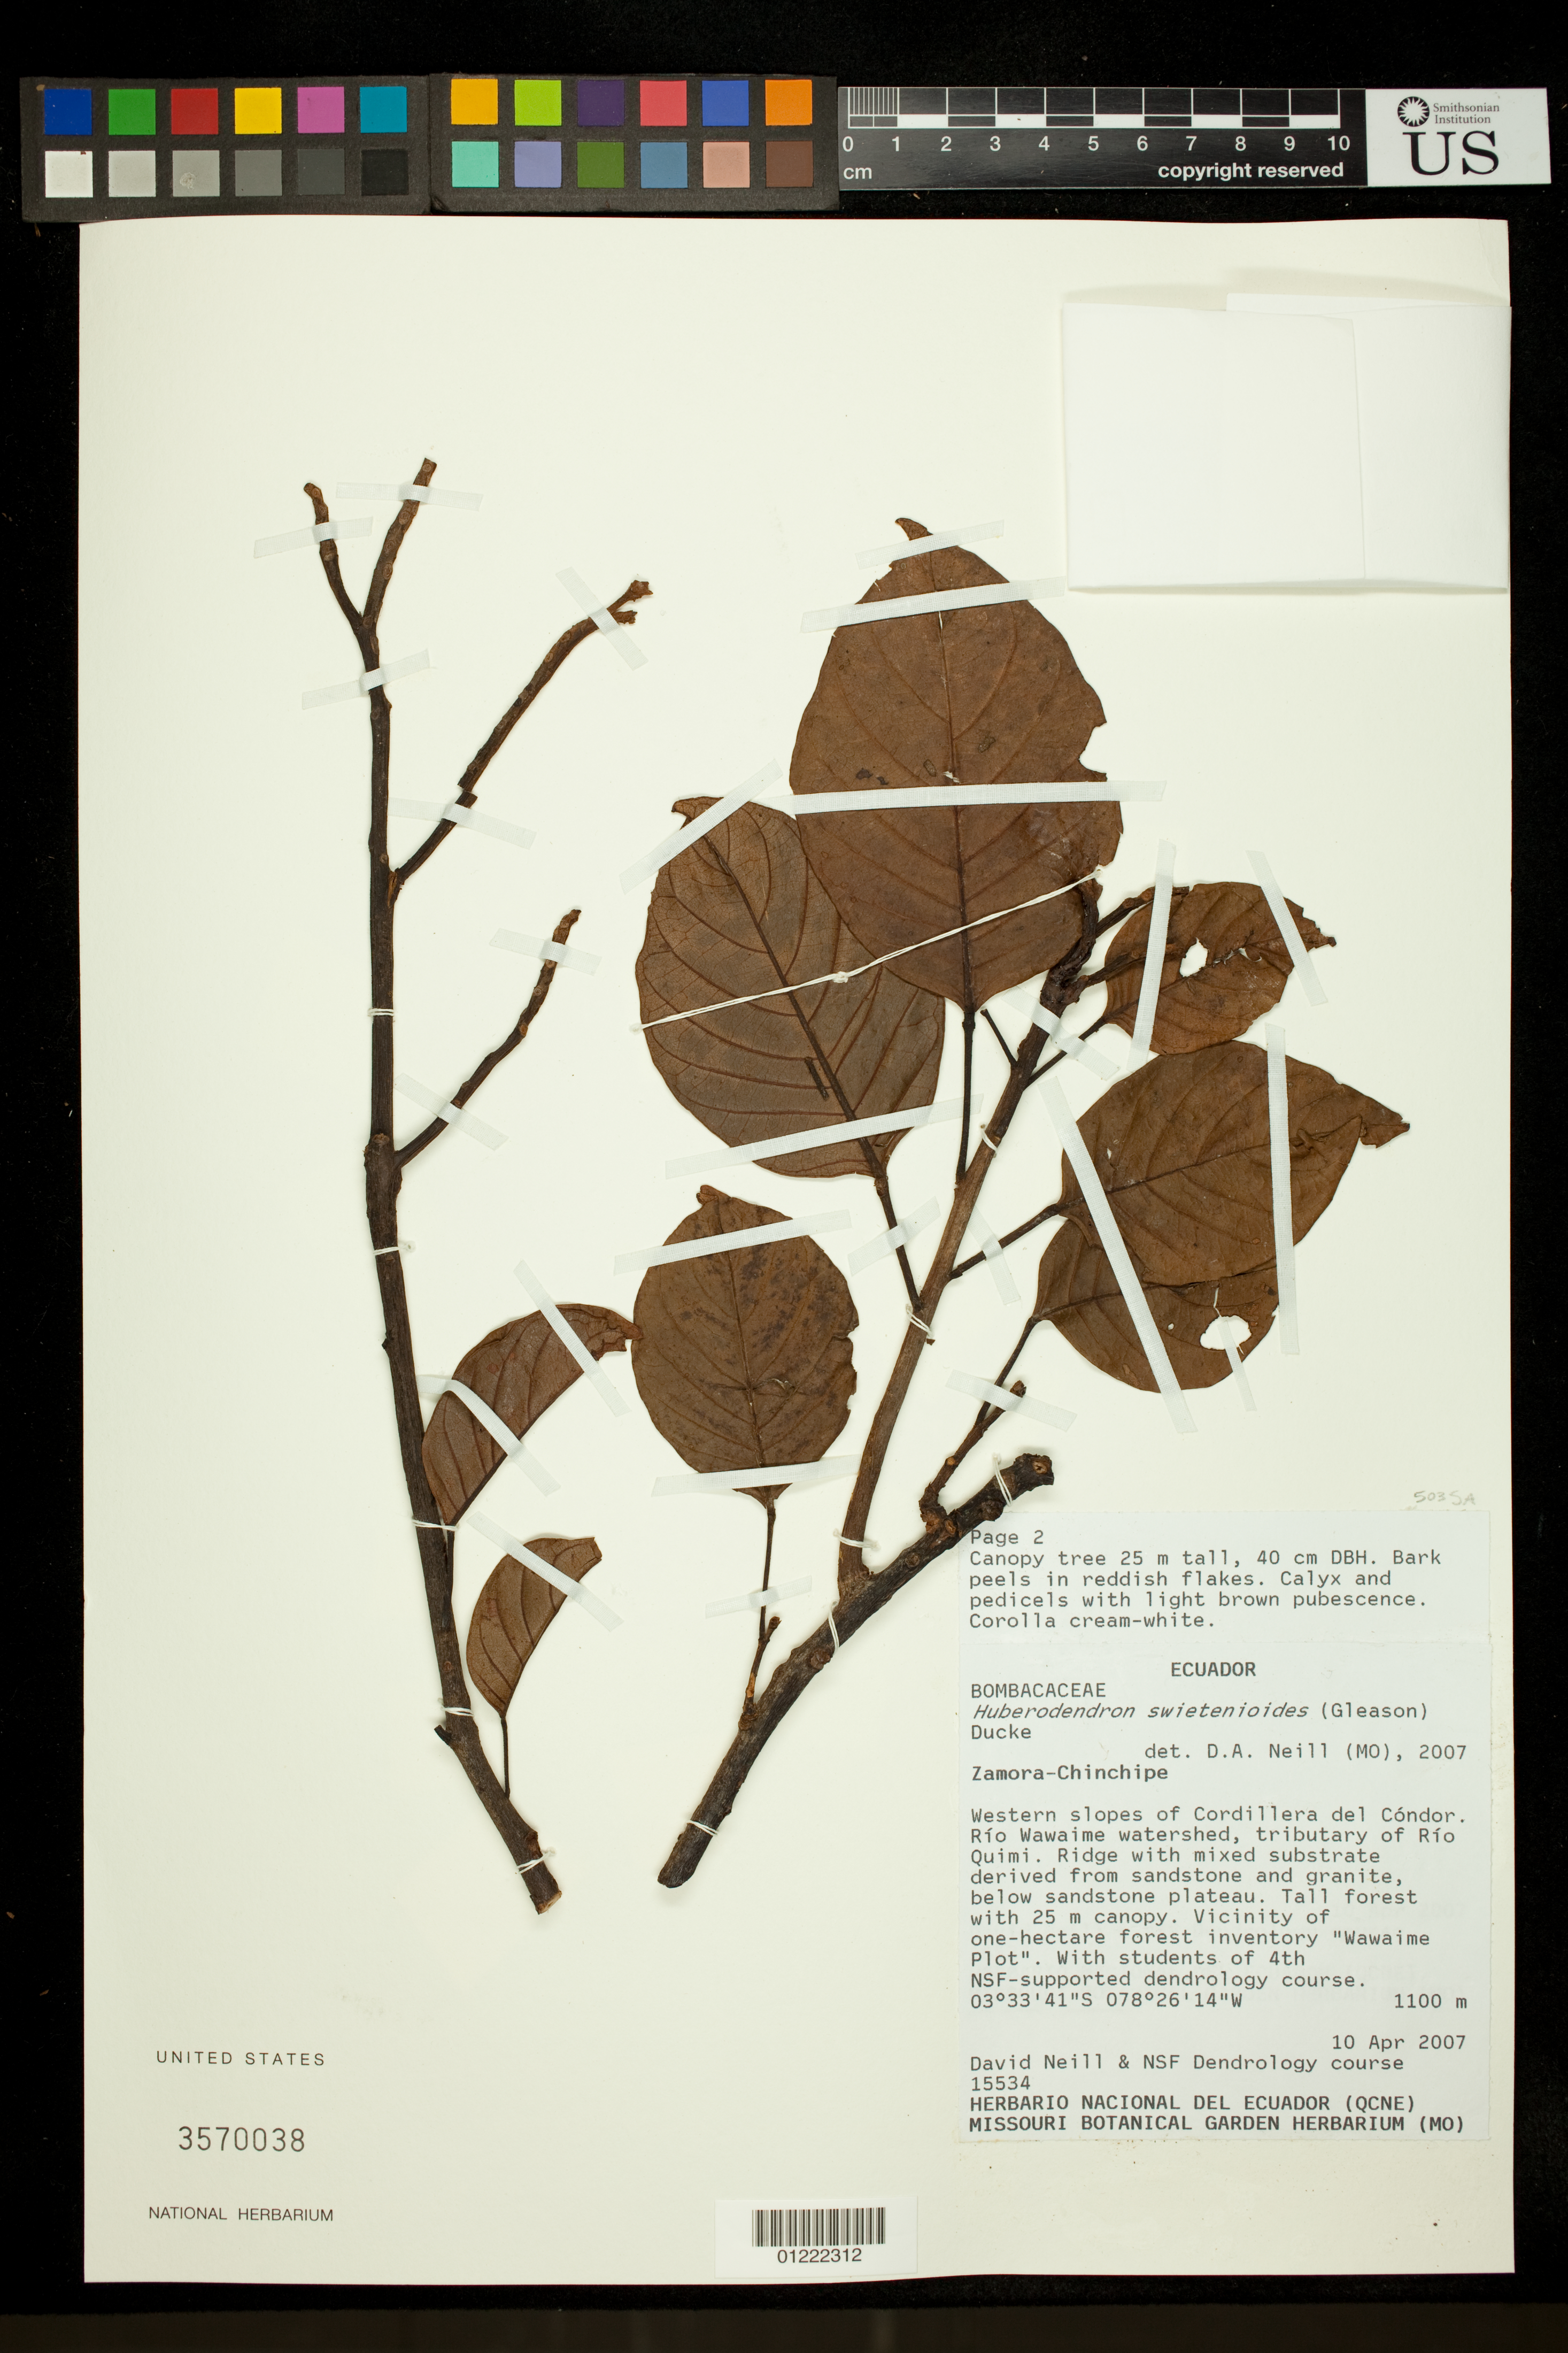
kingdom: Plantae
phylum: Tracheophyta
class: Magnoliopsida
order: Malvales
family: Malvaceae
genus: Huberodendron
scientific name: Huberodendron swietenioides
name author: (Gleason) Ducke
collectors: D. A. Neill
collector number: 15534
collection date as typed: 4/10/2007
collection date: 2007-04-10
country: Ecuador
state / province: Zamora-Chinchipe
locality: Zamora-Chinchipe. Western slopes of Cordillera del Cóndor. Río Wawaime watershed, tributary of Río Quimi. Ridge with mixed substrate derived from sandstone and granite, below sandstone plateau. Tall forest with 25 m canopy. Vicinity of one-hectare forest inventory "Wawaime Plot".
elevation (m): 1100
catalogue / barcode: US 3570038